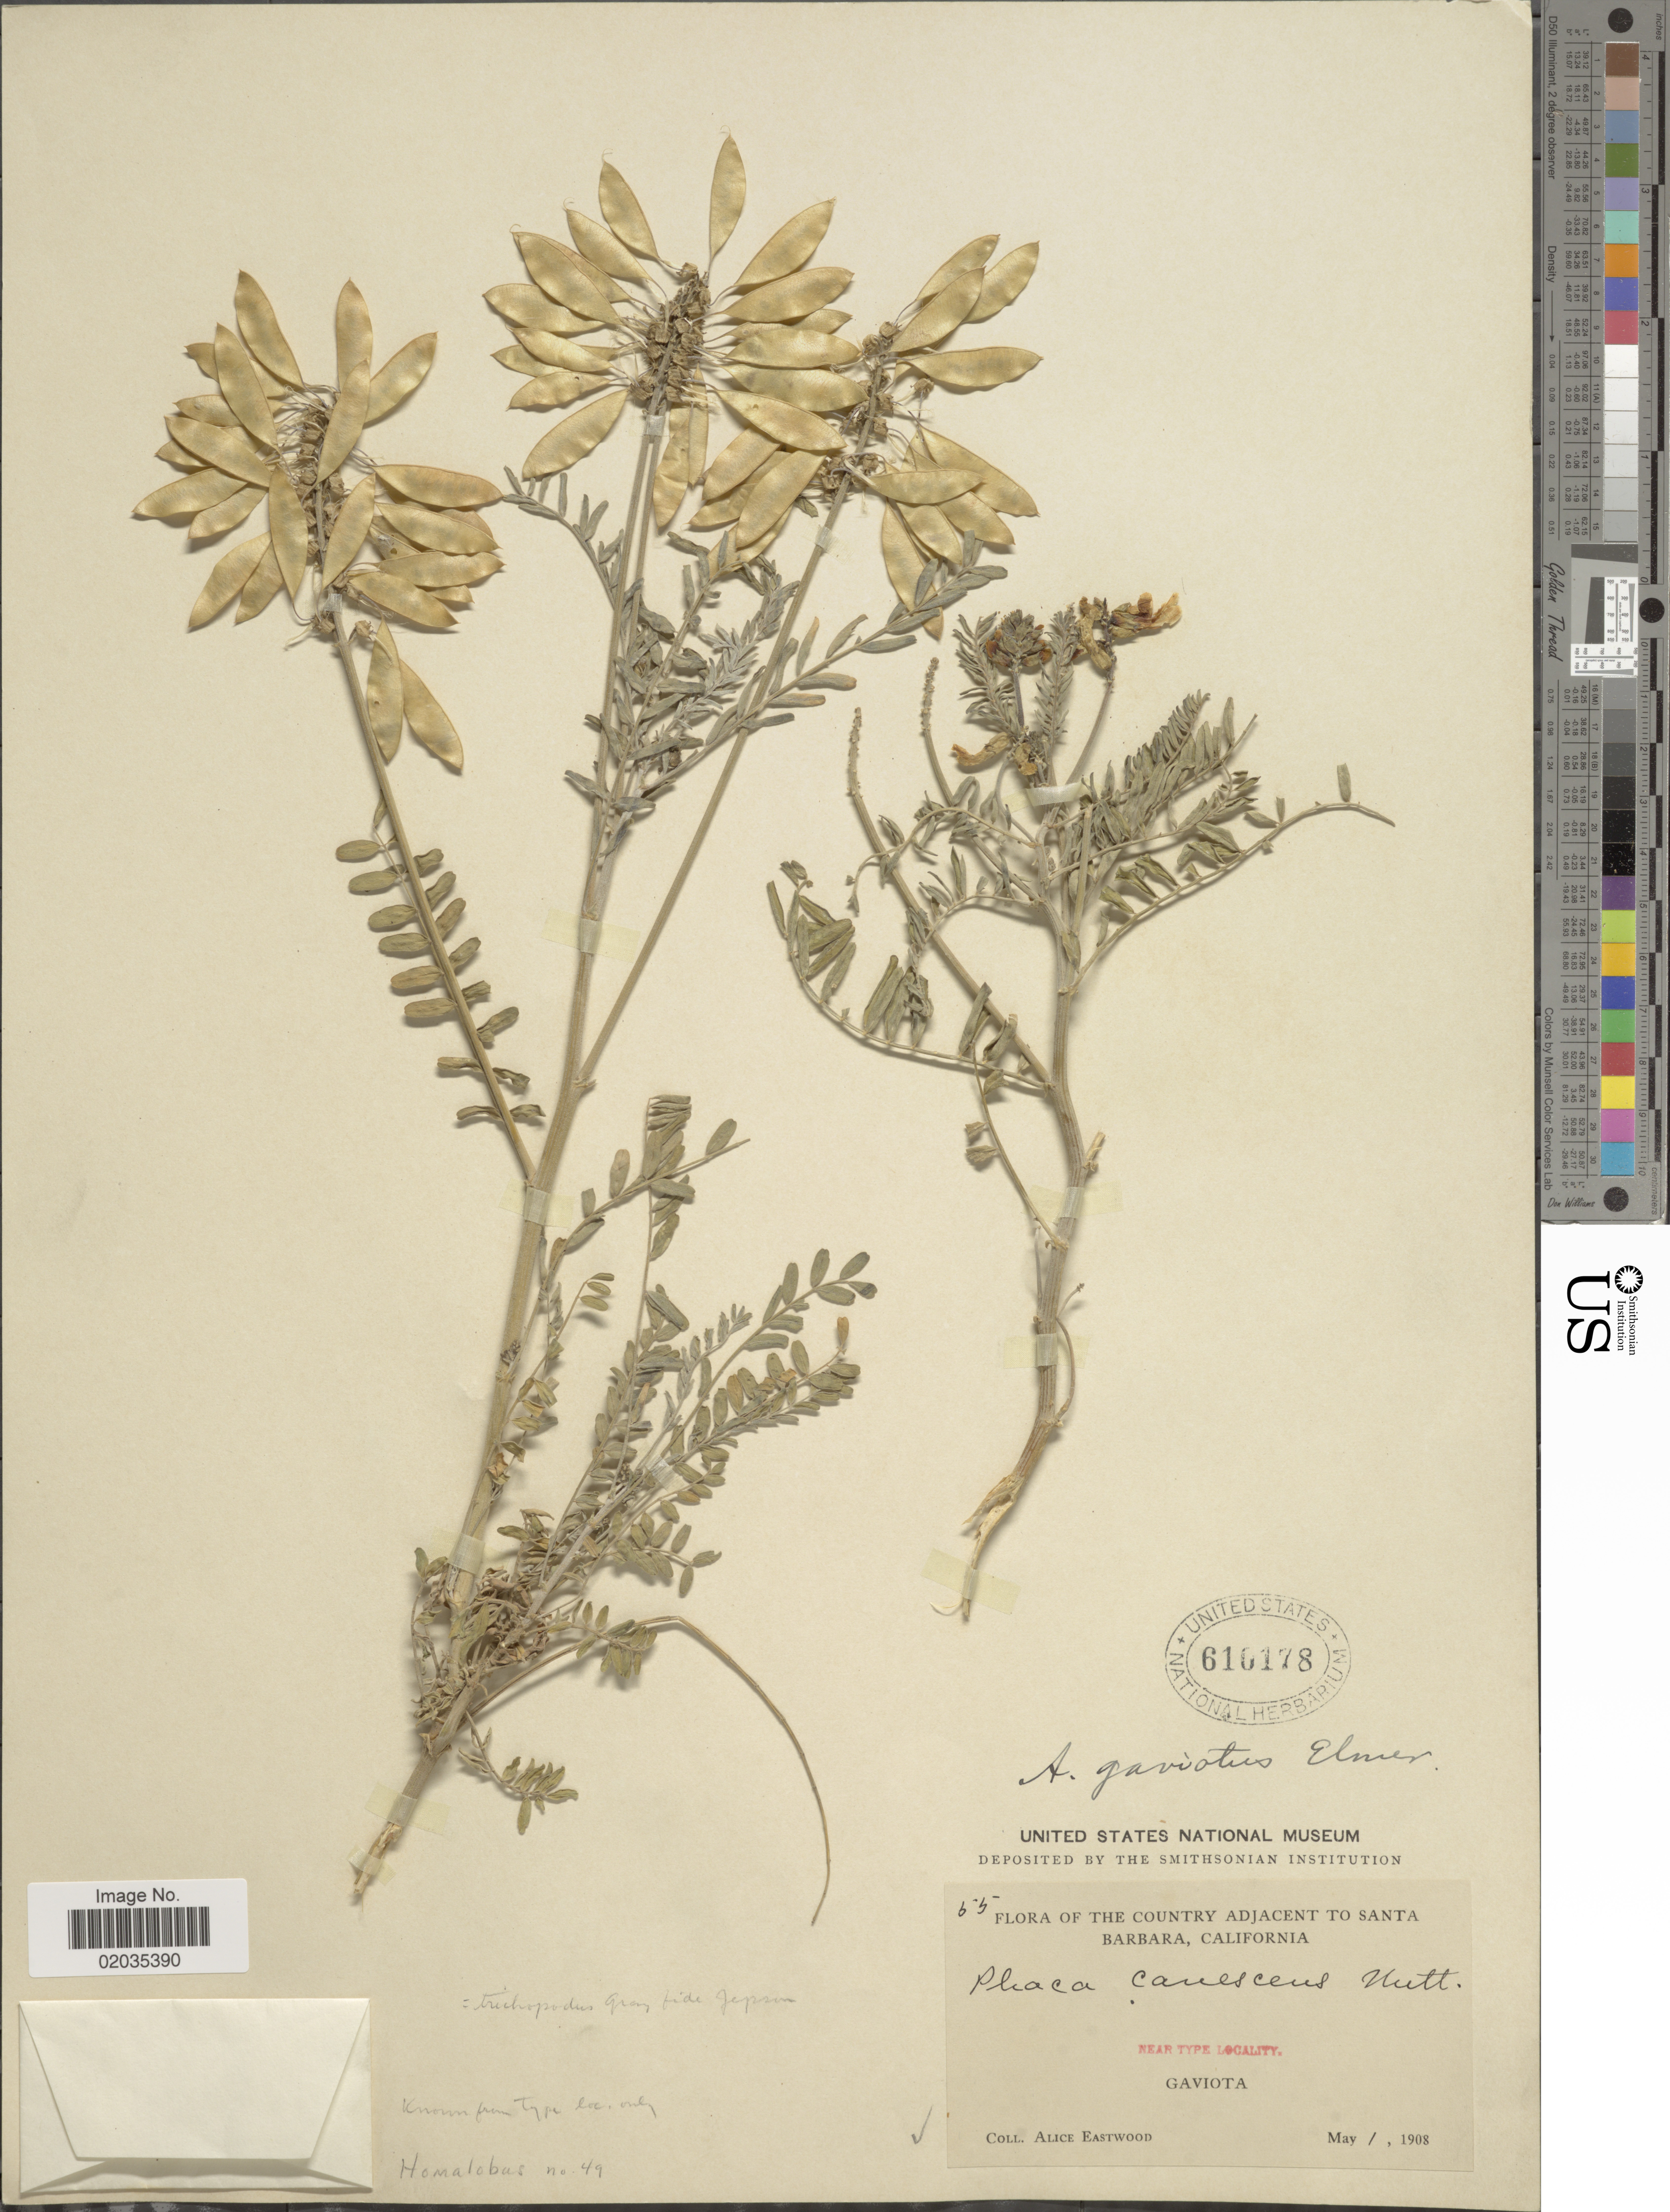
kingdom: Plantae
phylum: Tracheophyta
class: Magnoliopsida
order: Fabales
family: Fabaceae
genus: Astragalus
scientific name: Astragalus trichopodus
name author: (Nutt.) A. Gray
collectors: A. Eastwood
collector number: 55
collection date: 1908-05-01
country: United States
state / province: California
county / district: Santa Barbara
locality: Country adjacent to Santa Barbara. near type locality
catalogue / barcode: US 610178